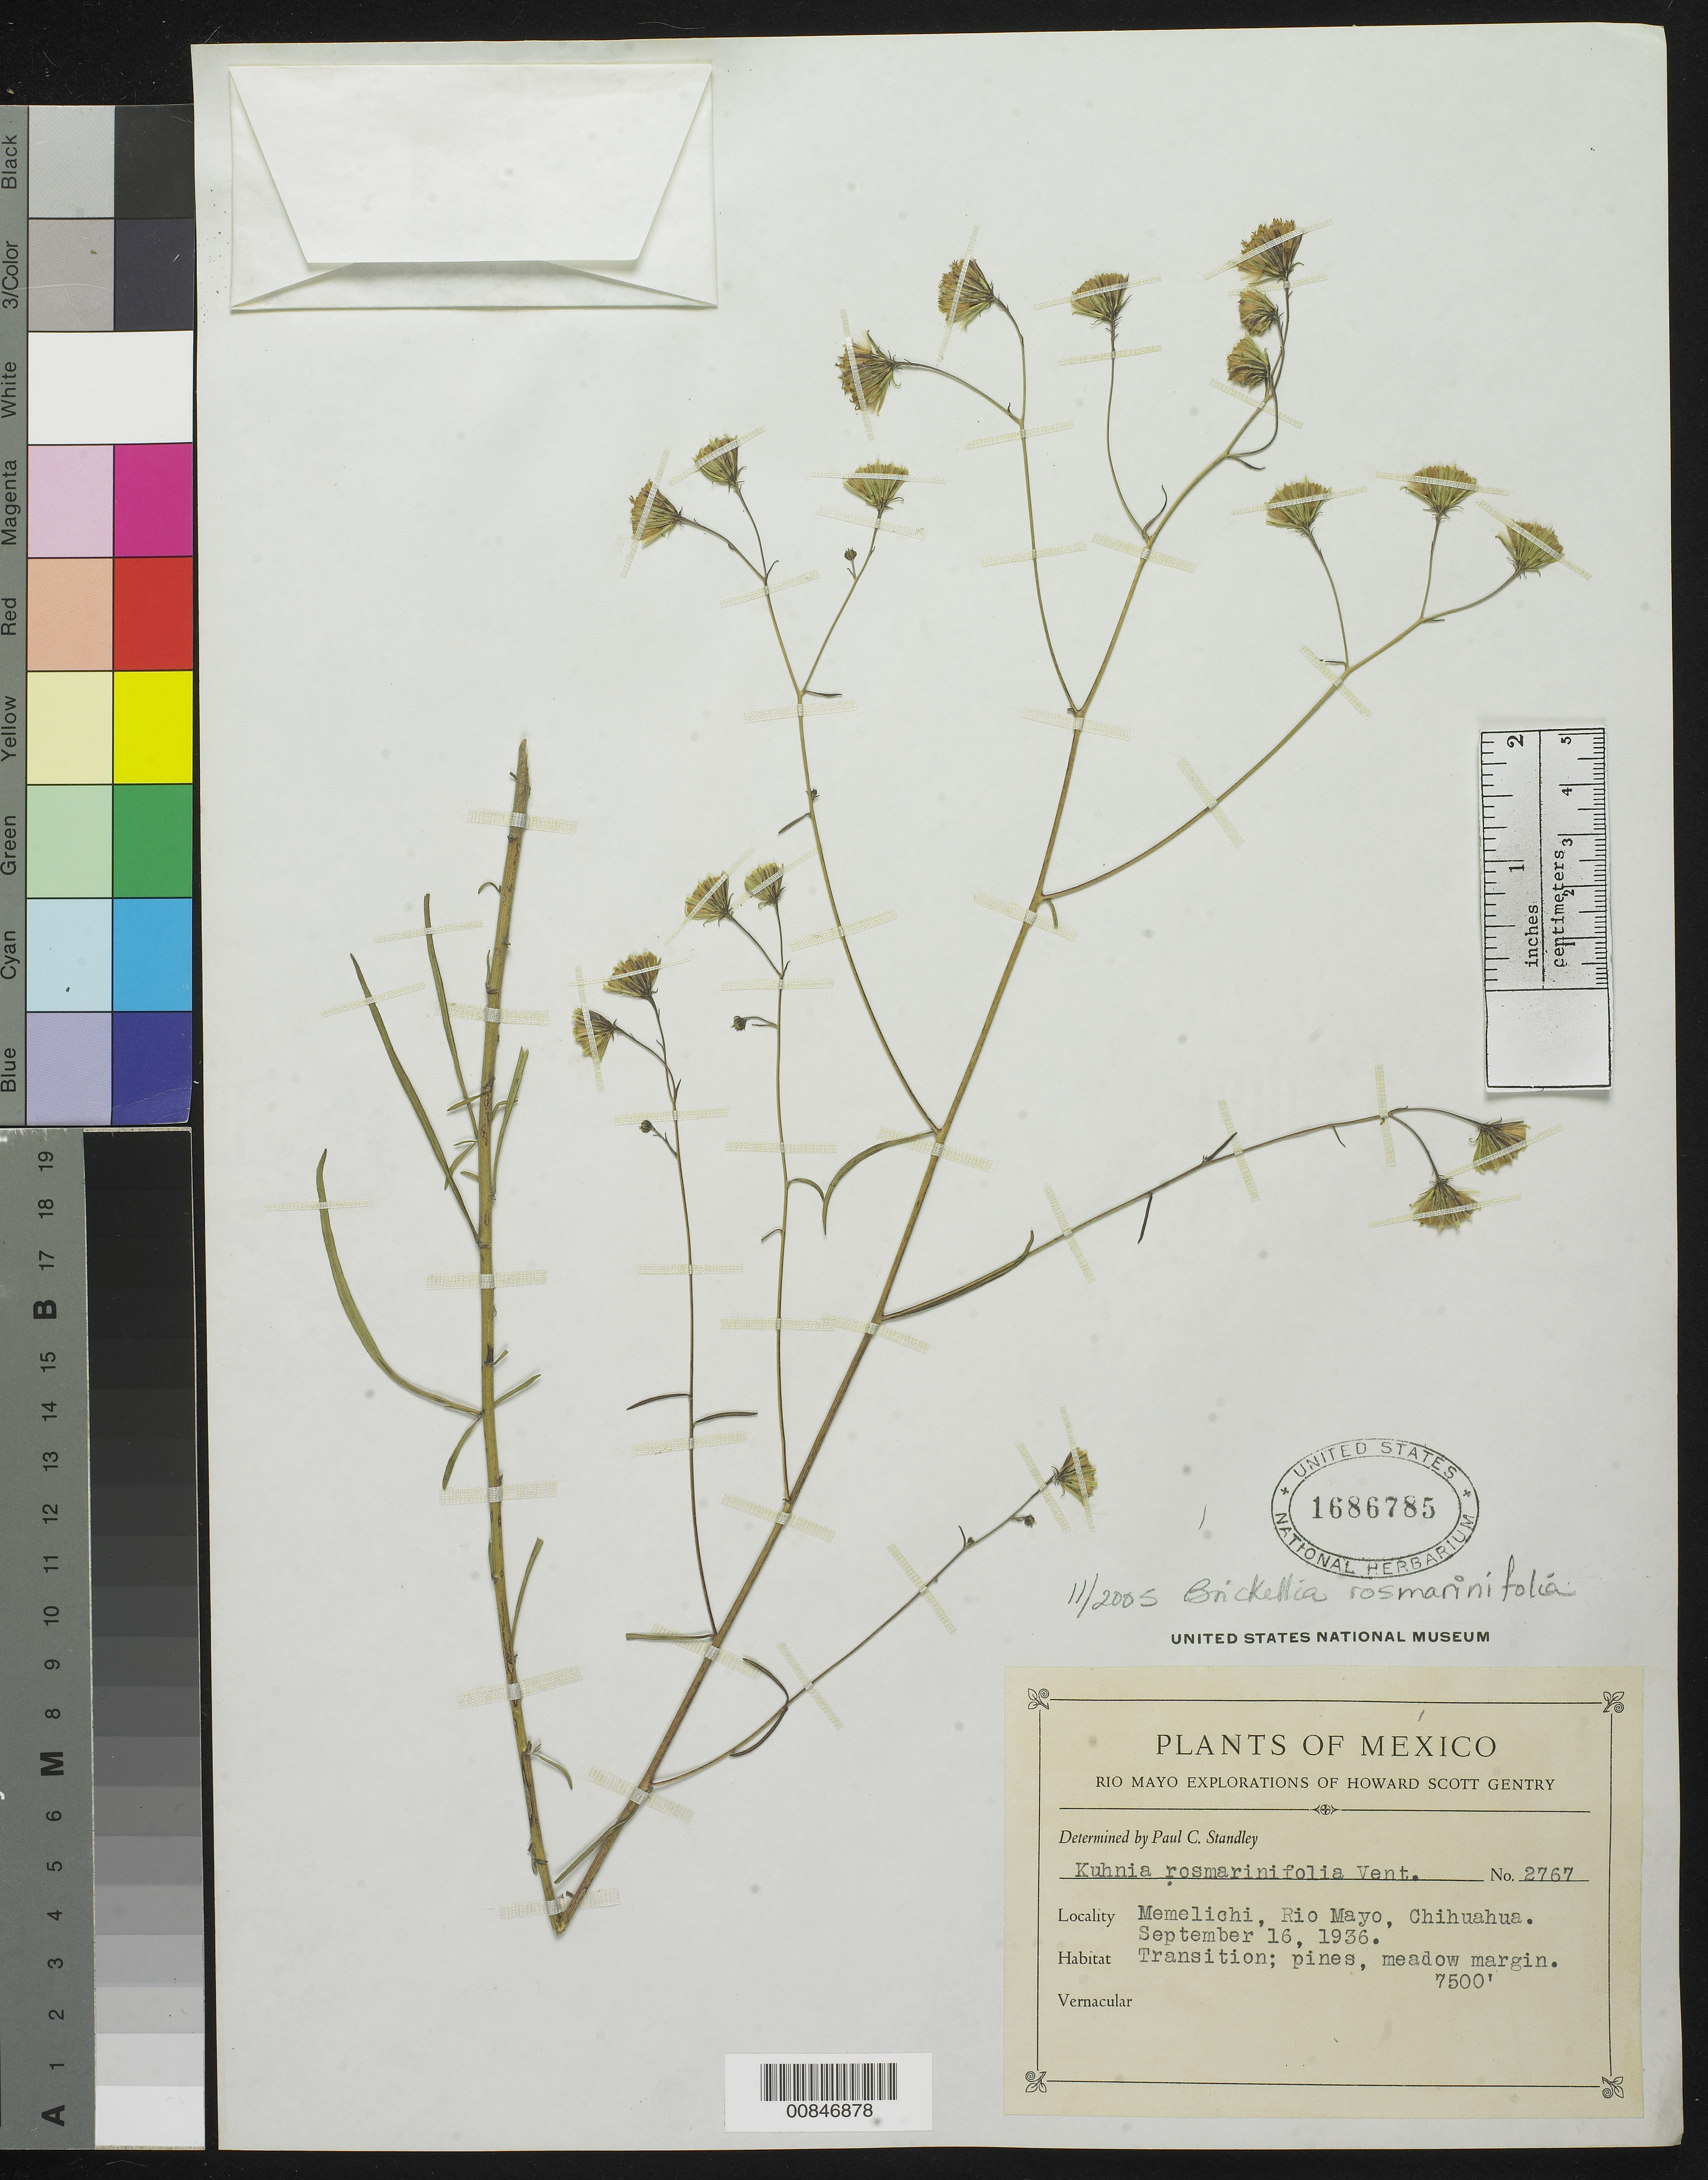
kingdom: Plantae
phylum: Tracheophyta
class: Magnoliopsida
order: Asterales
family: Asteraceae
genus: Brickellia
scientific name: Brickellia rosmarinifolia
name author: (Vent.) W.A. Weber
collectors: H. S. Gentry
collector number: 2767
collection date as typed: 16 Sep 1936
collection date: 1936-09-16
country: Mexico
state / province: Chihuahua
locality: Memelichi, Río Mayo, Chihuahua.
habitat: Transition; pines, meadow margin.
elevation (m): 2286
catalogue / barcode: US 1686785